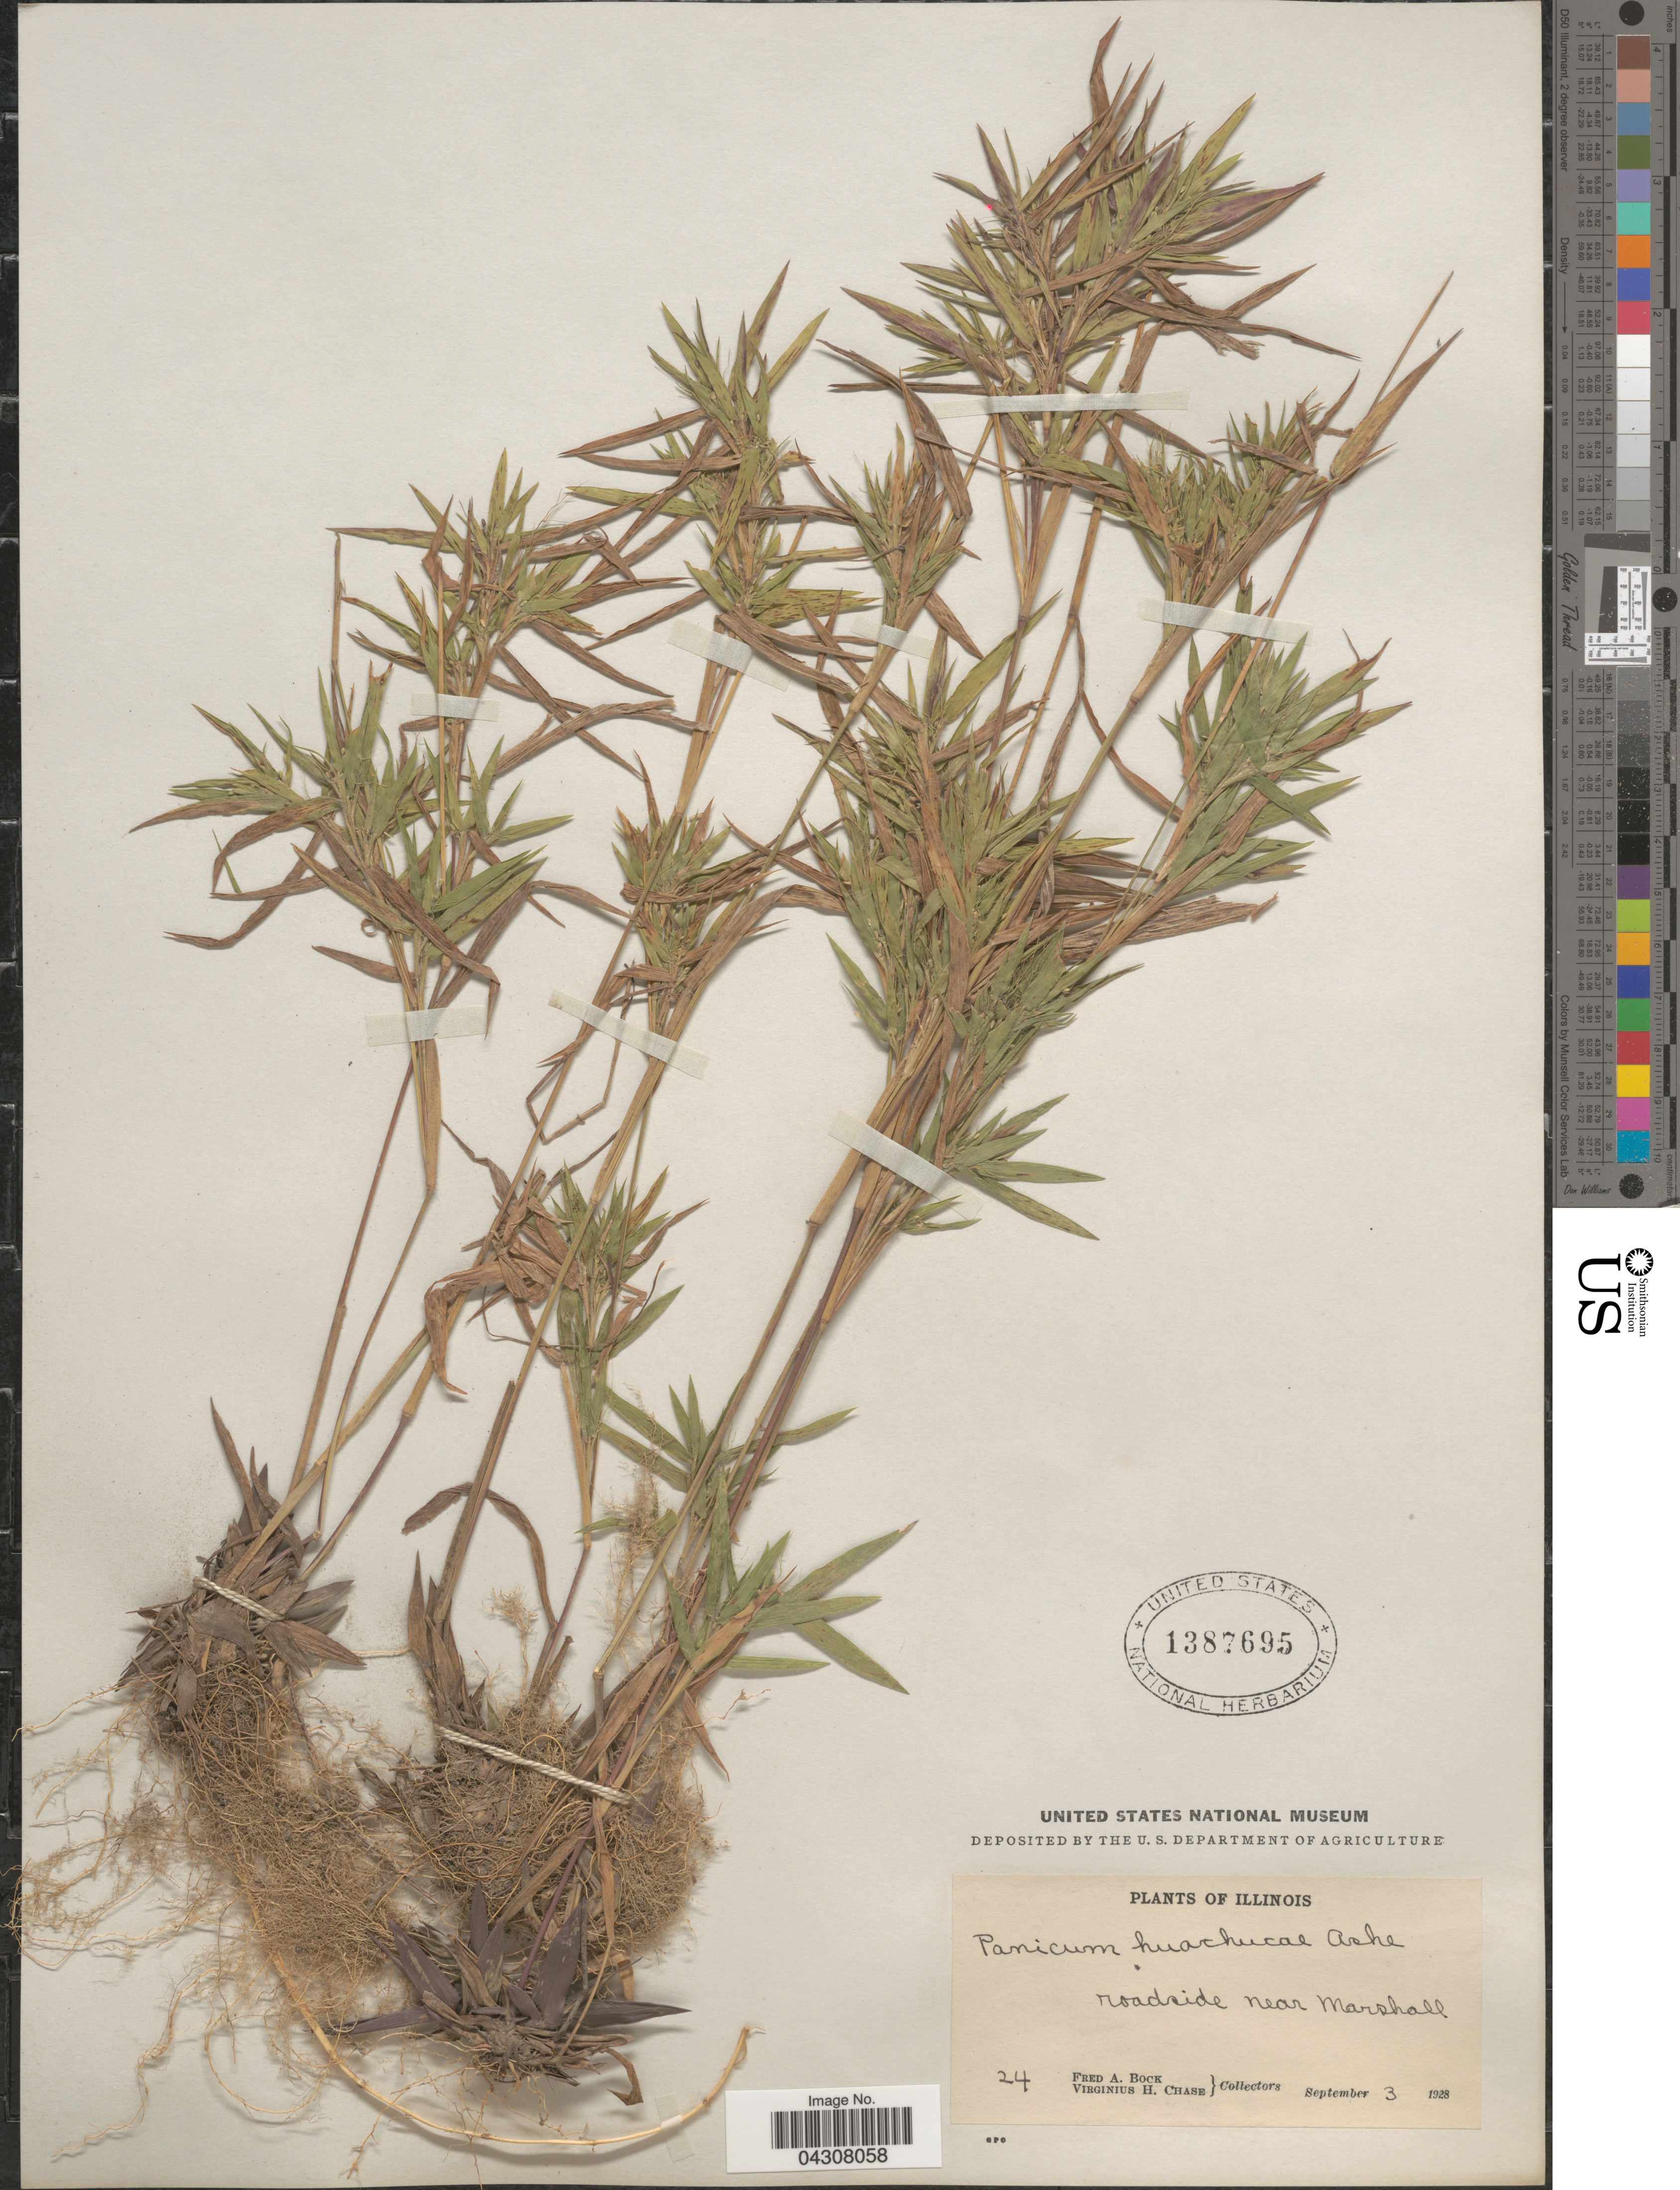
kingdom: Plantae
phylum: Tracheophyta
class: Liliopsida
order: Poales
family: Poaceae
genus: Dichanthelium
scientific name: Dichanthelium acuminatum var. acuminatum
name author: (Sw.) Gould & C.A. Clark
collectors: F. Bock & V. H. Chase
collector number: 24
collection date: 1928-09-03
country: United States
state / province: Illinois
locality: Roadside near Marshall.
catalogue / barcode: US 1387695